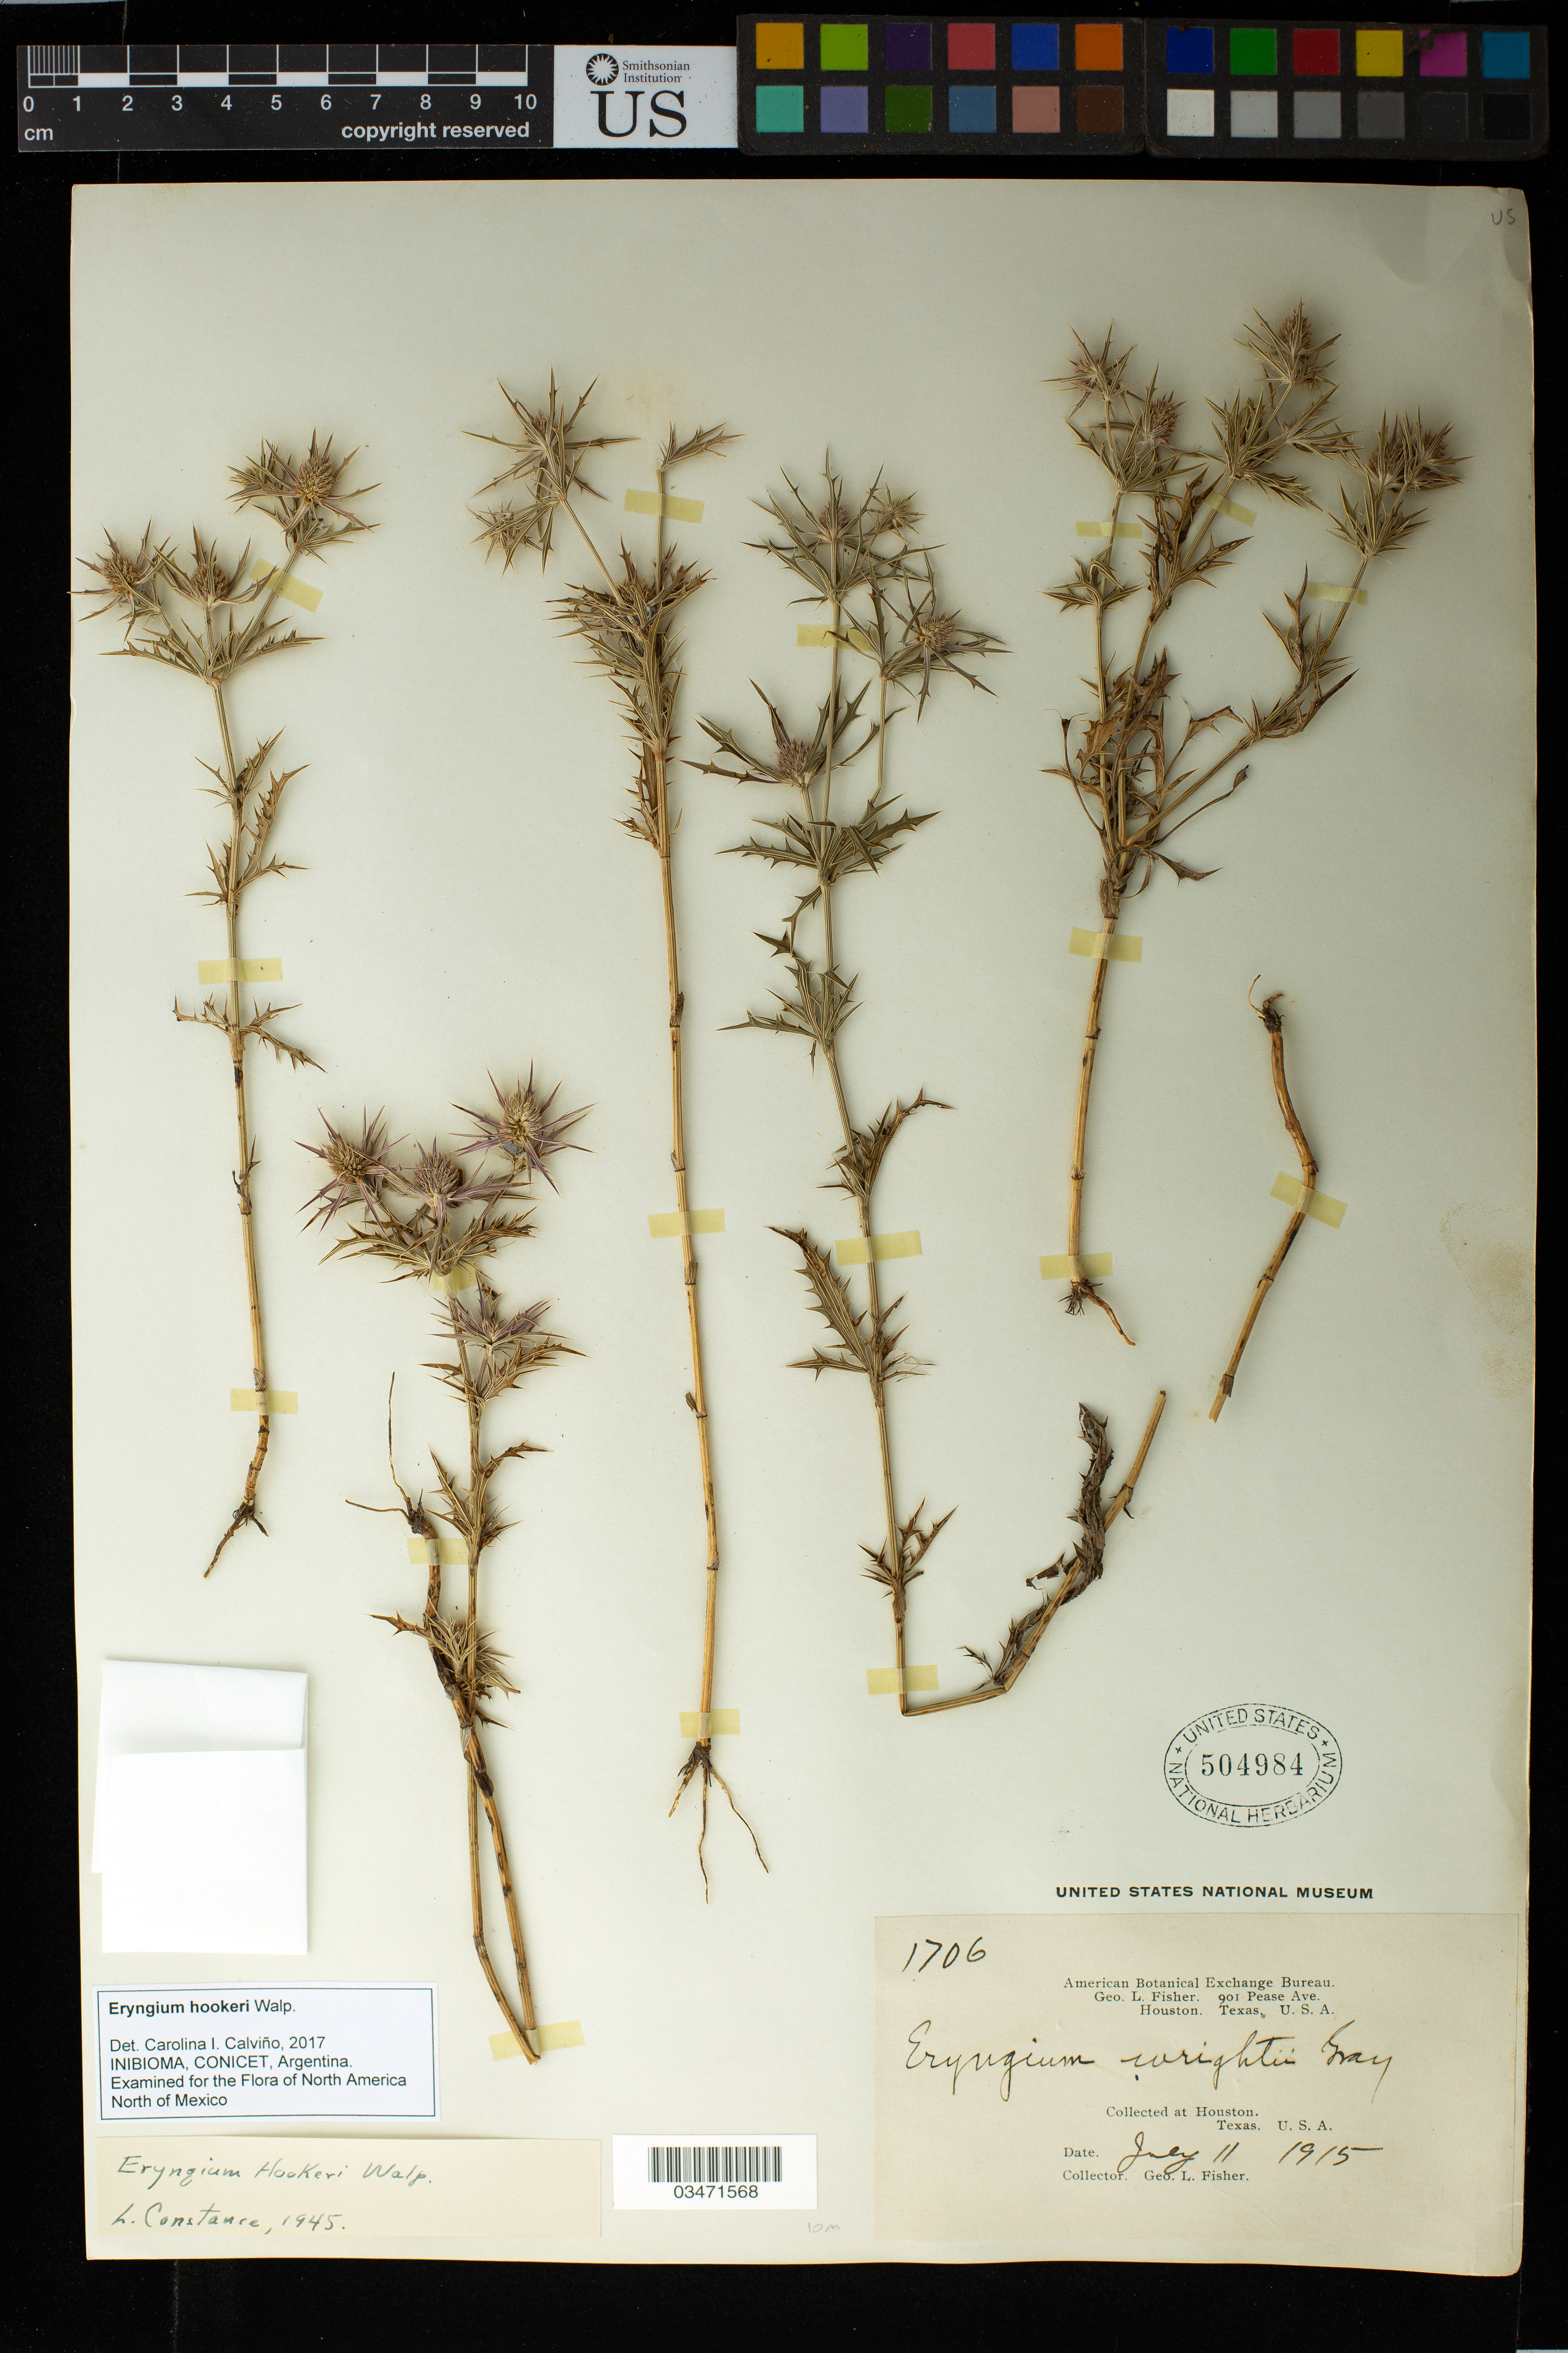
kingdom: Plantae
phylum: Tracheophyta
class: Magnoliopsida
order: Apiales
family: Apiaceae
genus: Eryngium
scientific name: Eryngium hookeri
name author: Walp.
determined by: Calviño, C. I.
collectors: G. L. Fisher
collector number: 1706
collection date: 1915-07-11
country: United States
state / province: Texas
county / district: Harris County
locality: Houston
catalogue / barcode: US 504984